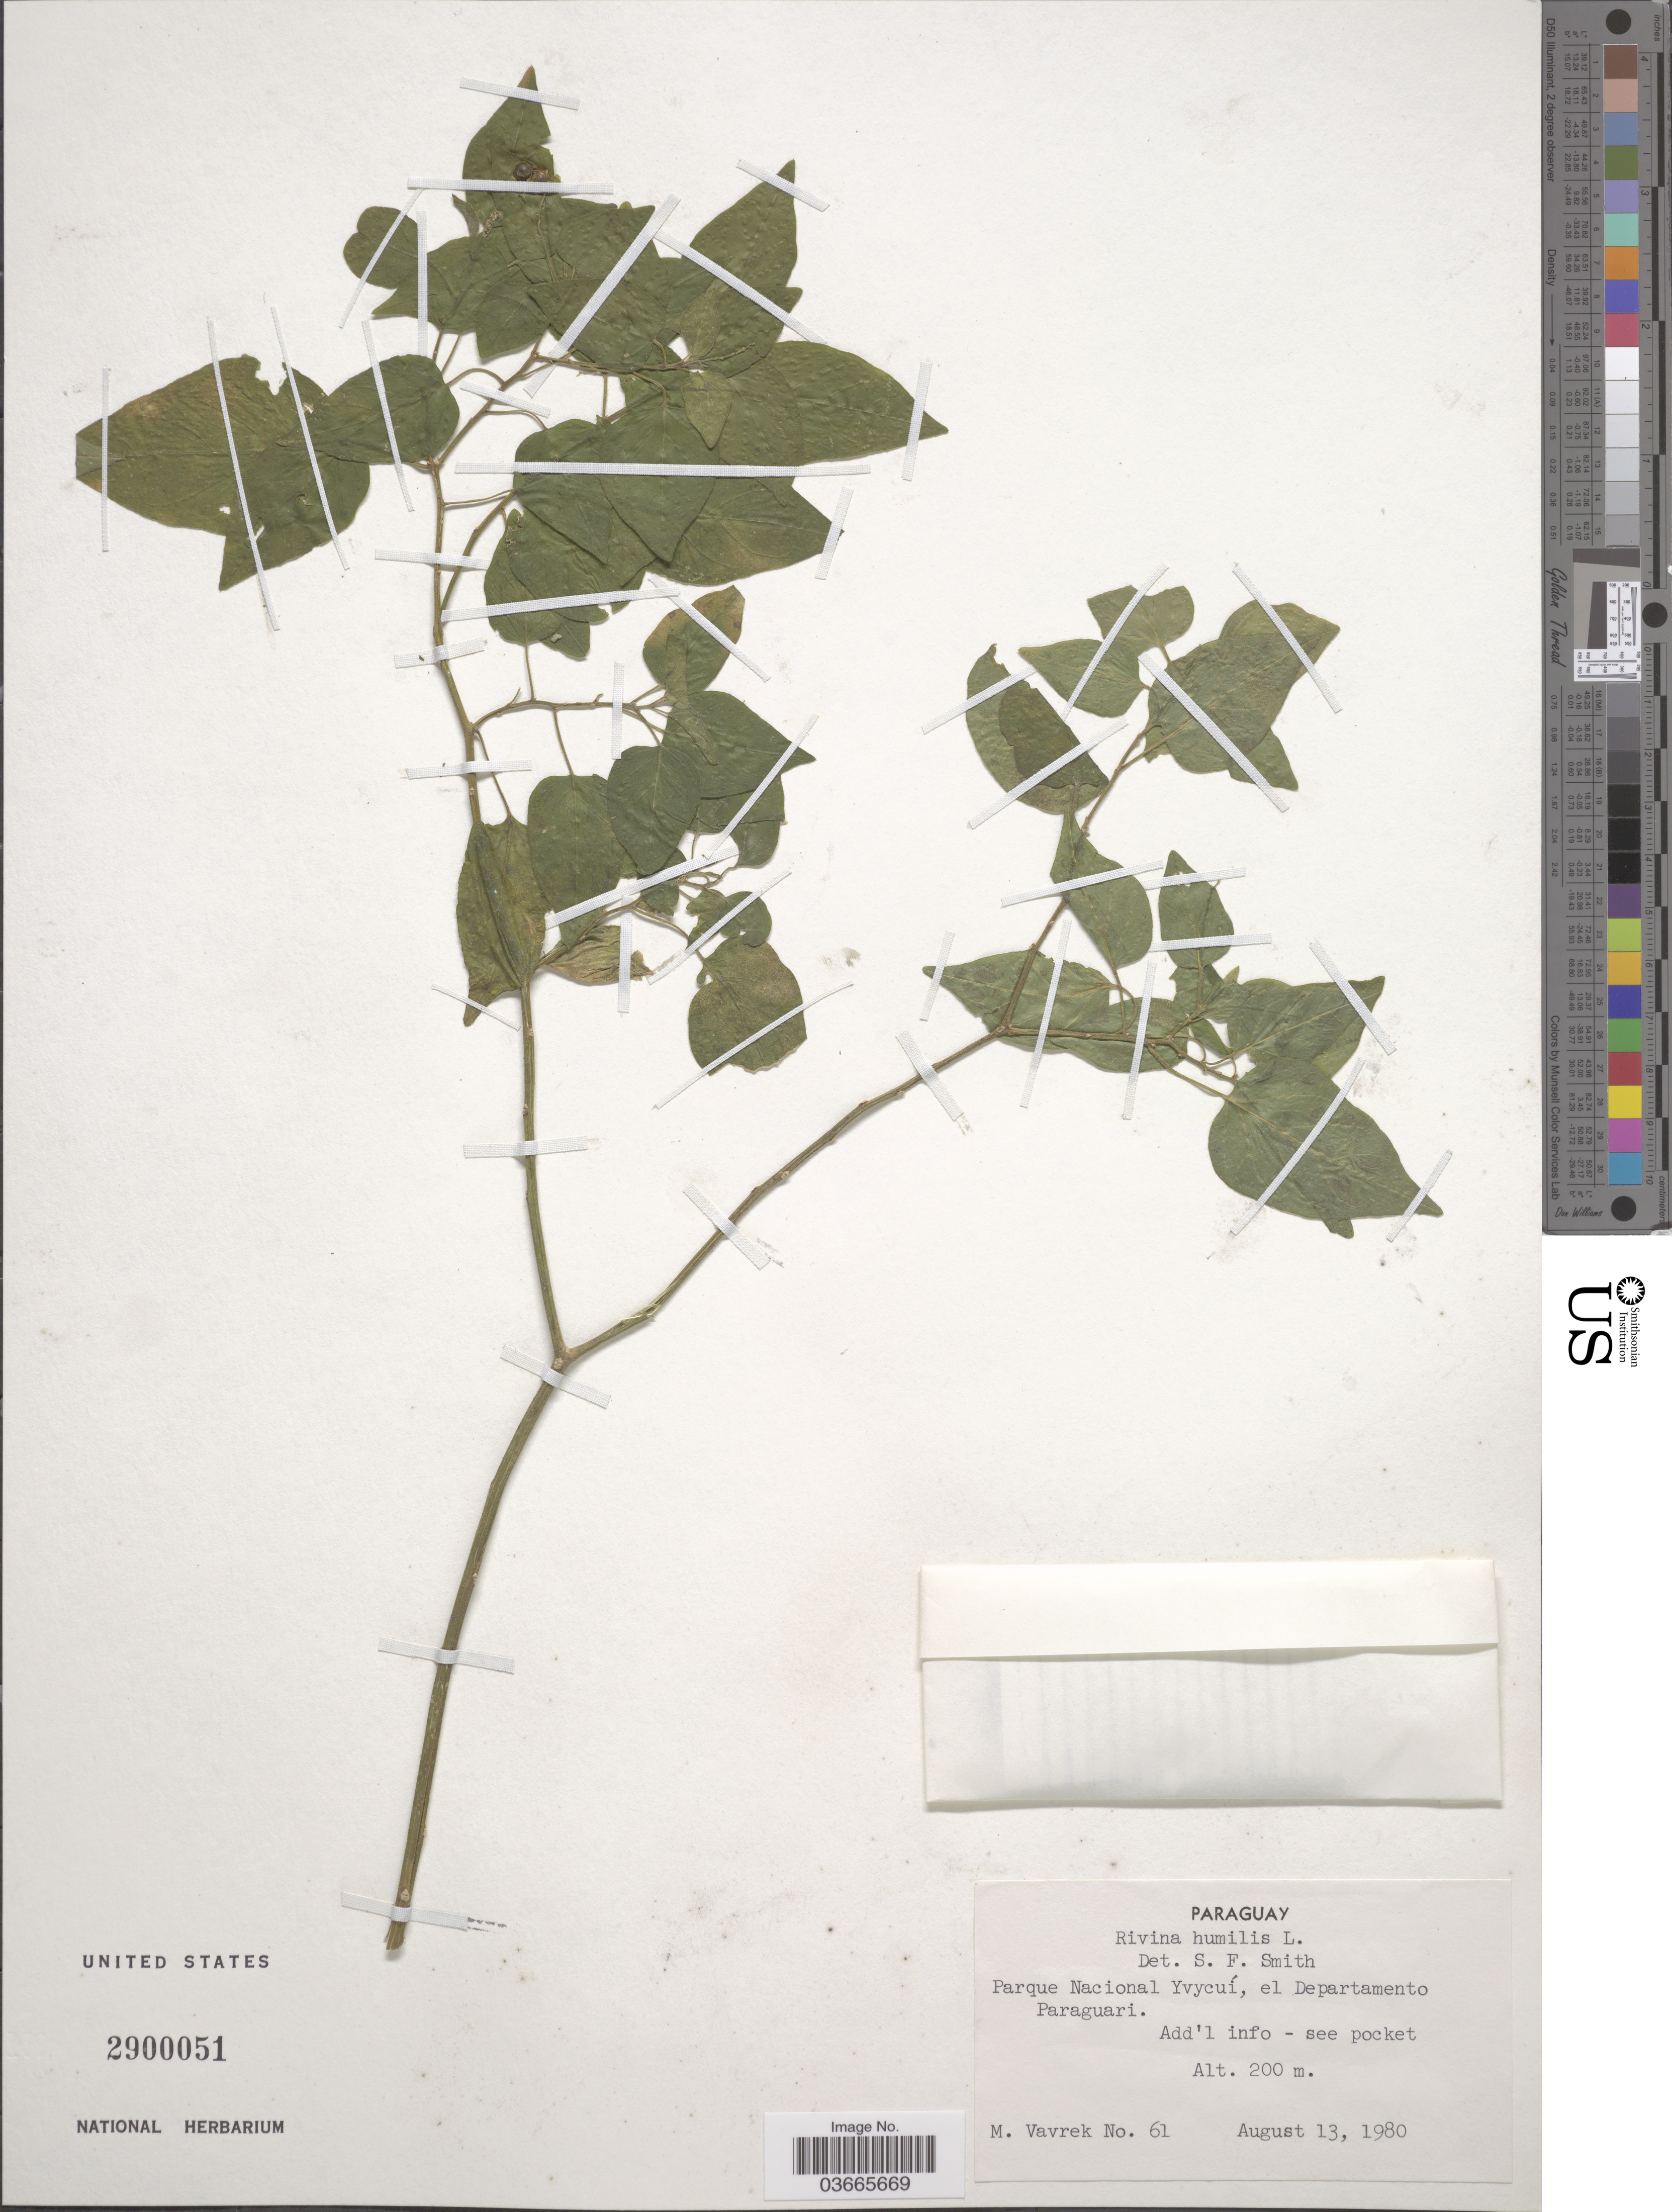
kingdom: Plantae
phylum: Tracheophyta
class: Magnoliopsida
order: Caryophyllales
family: Phytolaccaceae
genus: Rivina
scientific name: Rivina humilis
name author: L.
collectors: M. Vavrek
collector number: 61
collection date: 1980-08-13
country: Paraguay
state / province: Paraguari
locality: Parque Nacional Yvycuí, el Departamento Paraguari.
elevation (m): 200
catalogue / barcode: US 2900051